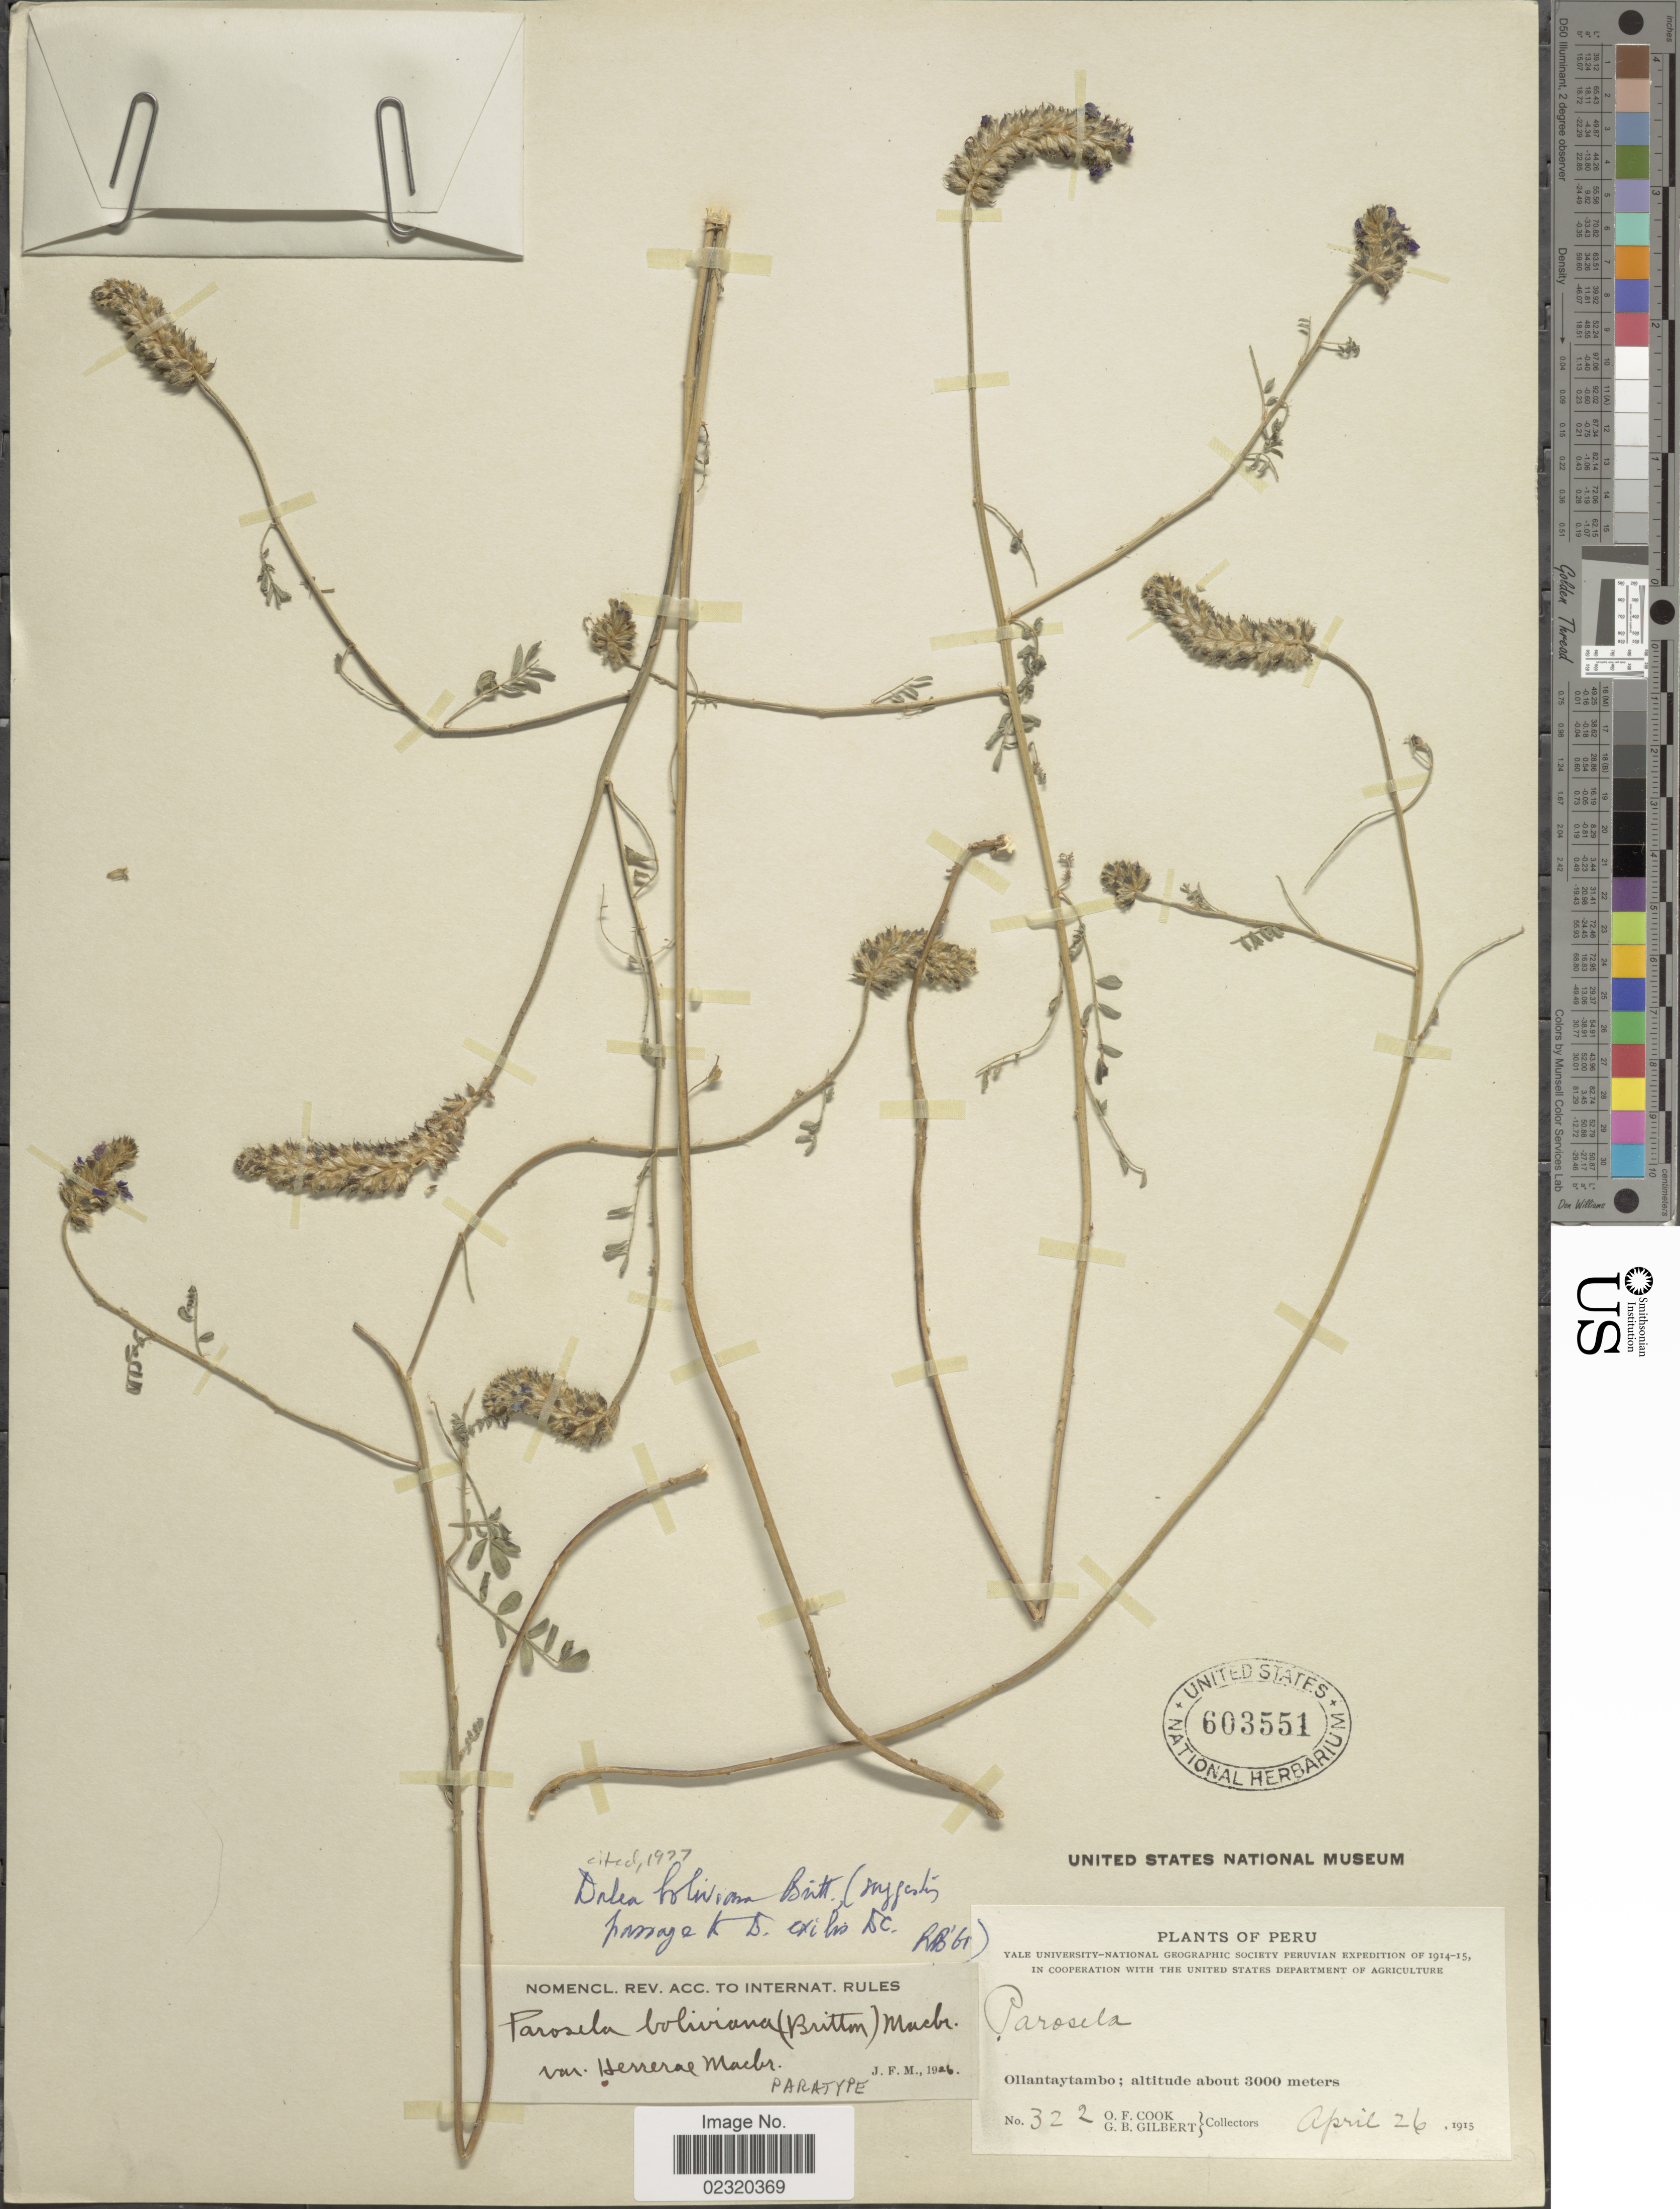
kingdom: Plantae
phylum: Tracheophyta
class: Magnoliopsida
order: Fabales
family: Fabaceae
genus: Dalea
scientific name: Dalea boliviana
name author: Britton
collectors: O. F. Cook & G. B. Gilbert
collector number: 322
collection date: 1915-04-26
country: Peru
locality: Ollantaytambo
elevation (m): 3000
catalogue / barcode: US 603551